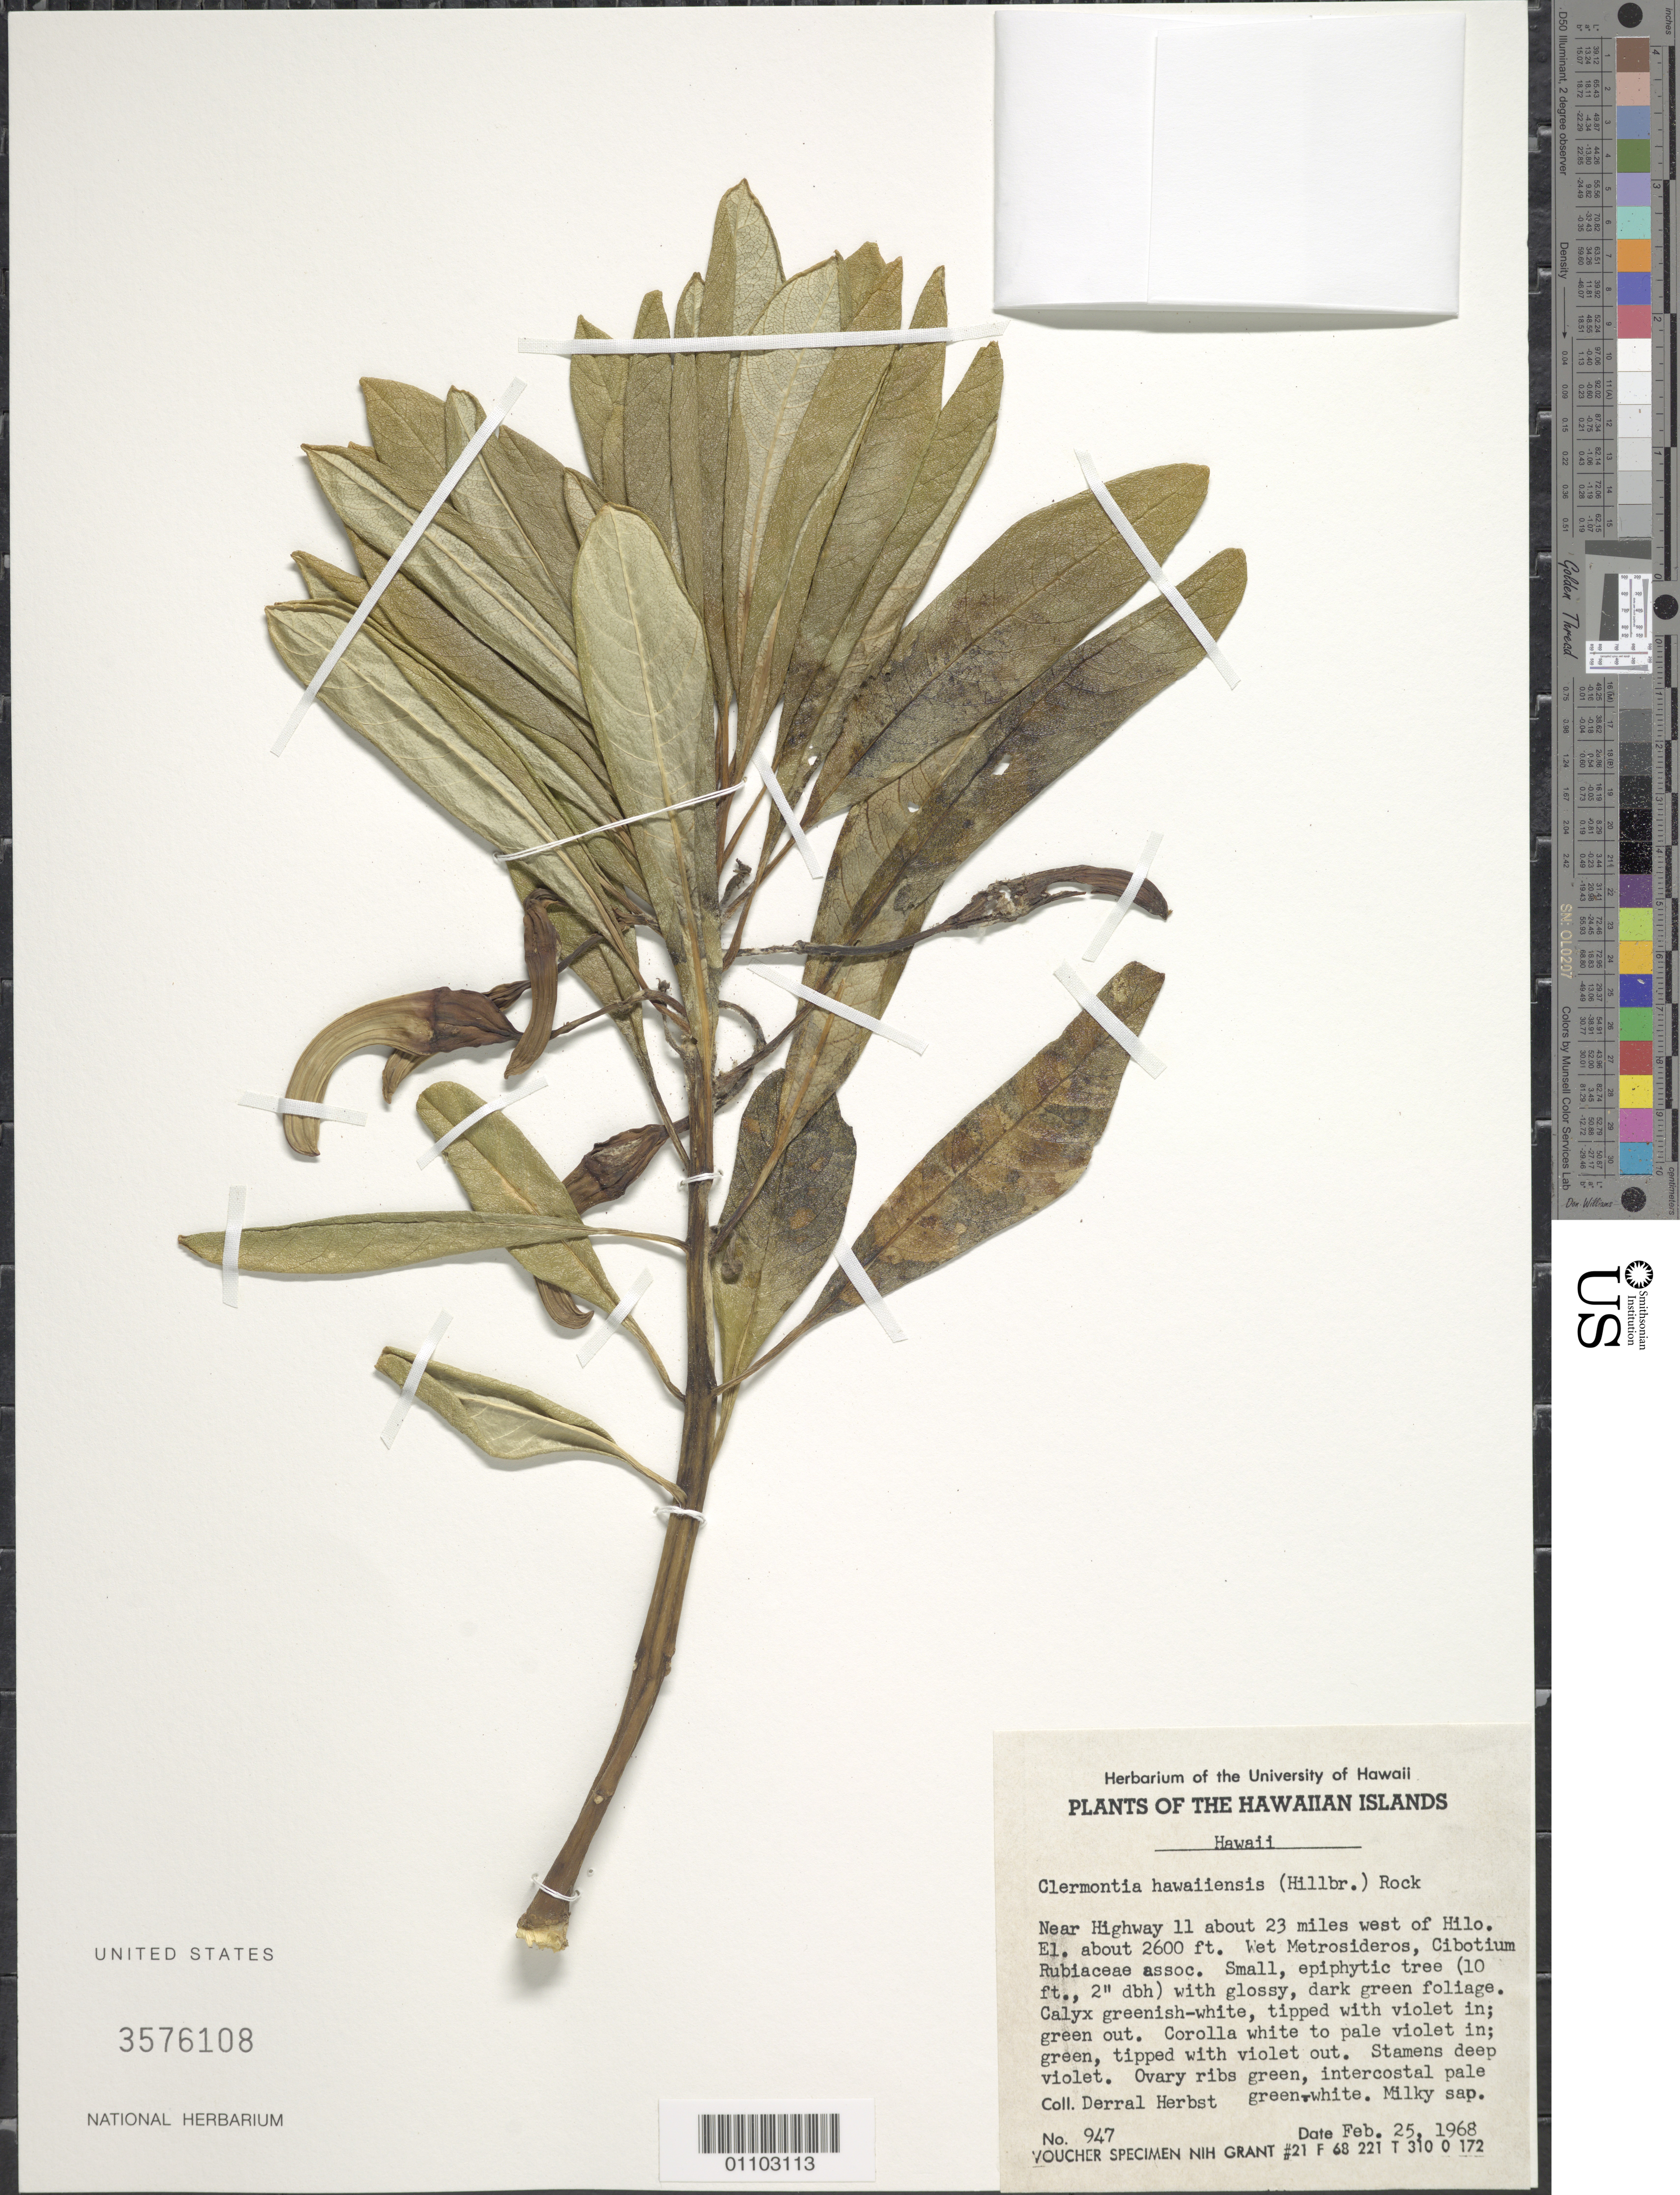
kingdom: Plantae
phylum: Tracheophyta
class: Magnoliopsida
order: Asterales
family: Campanulaceae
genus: Clermontia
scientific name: Clermontia hawaiiensis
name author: (Hillebr.) Rock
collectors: D. R. Herbst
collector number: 947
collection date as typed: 25 Feb 1968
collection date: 1968-02-25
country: United States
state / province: Hawaii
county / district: Hawaii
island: Hawaii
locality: Near Highway 11 about 23 miles west of Hilo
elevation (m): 792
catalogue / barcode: US 3576108